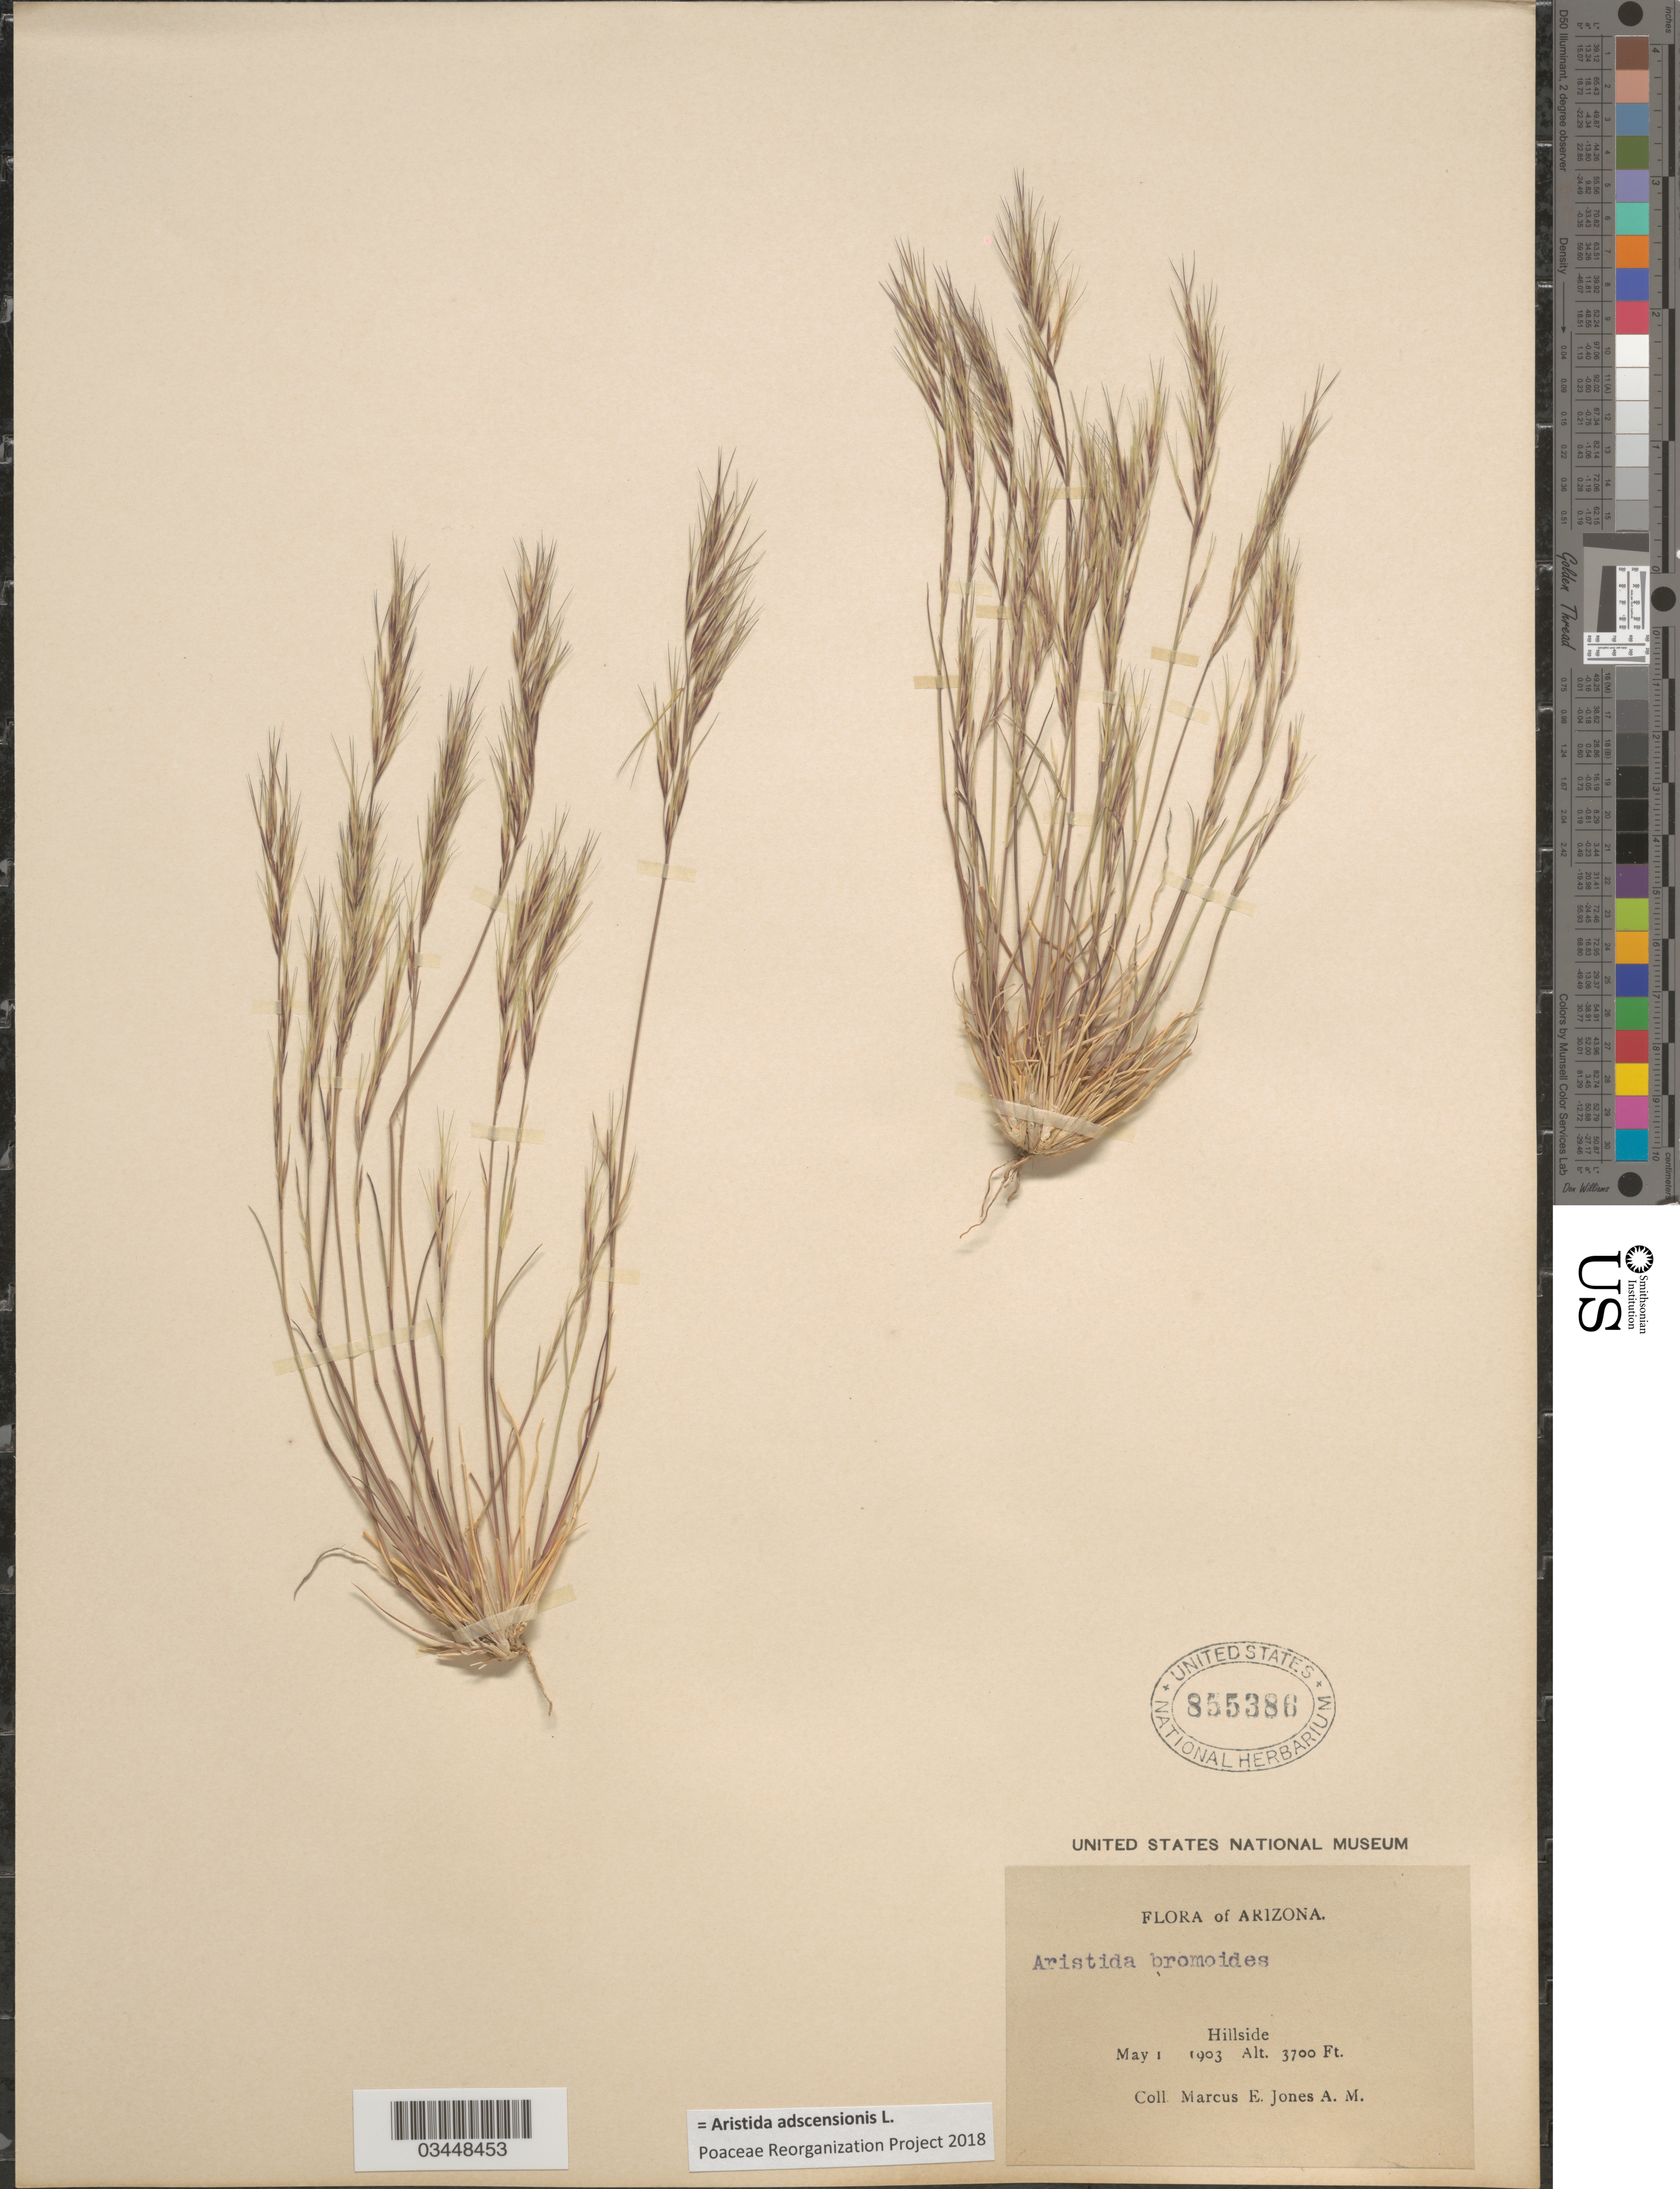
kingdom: Plantae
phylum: Tracheophyta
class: Liliopsida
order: Poales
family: Poaceae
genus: Aristida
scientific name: Aristida adscensionis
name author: L.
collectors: M. E. Jones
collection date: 1903-05-01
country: United States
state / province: Arizona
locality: Hillside.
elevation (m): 1128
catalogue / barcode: US 855386